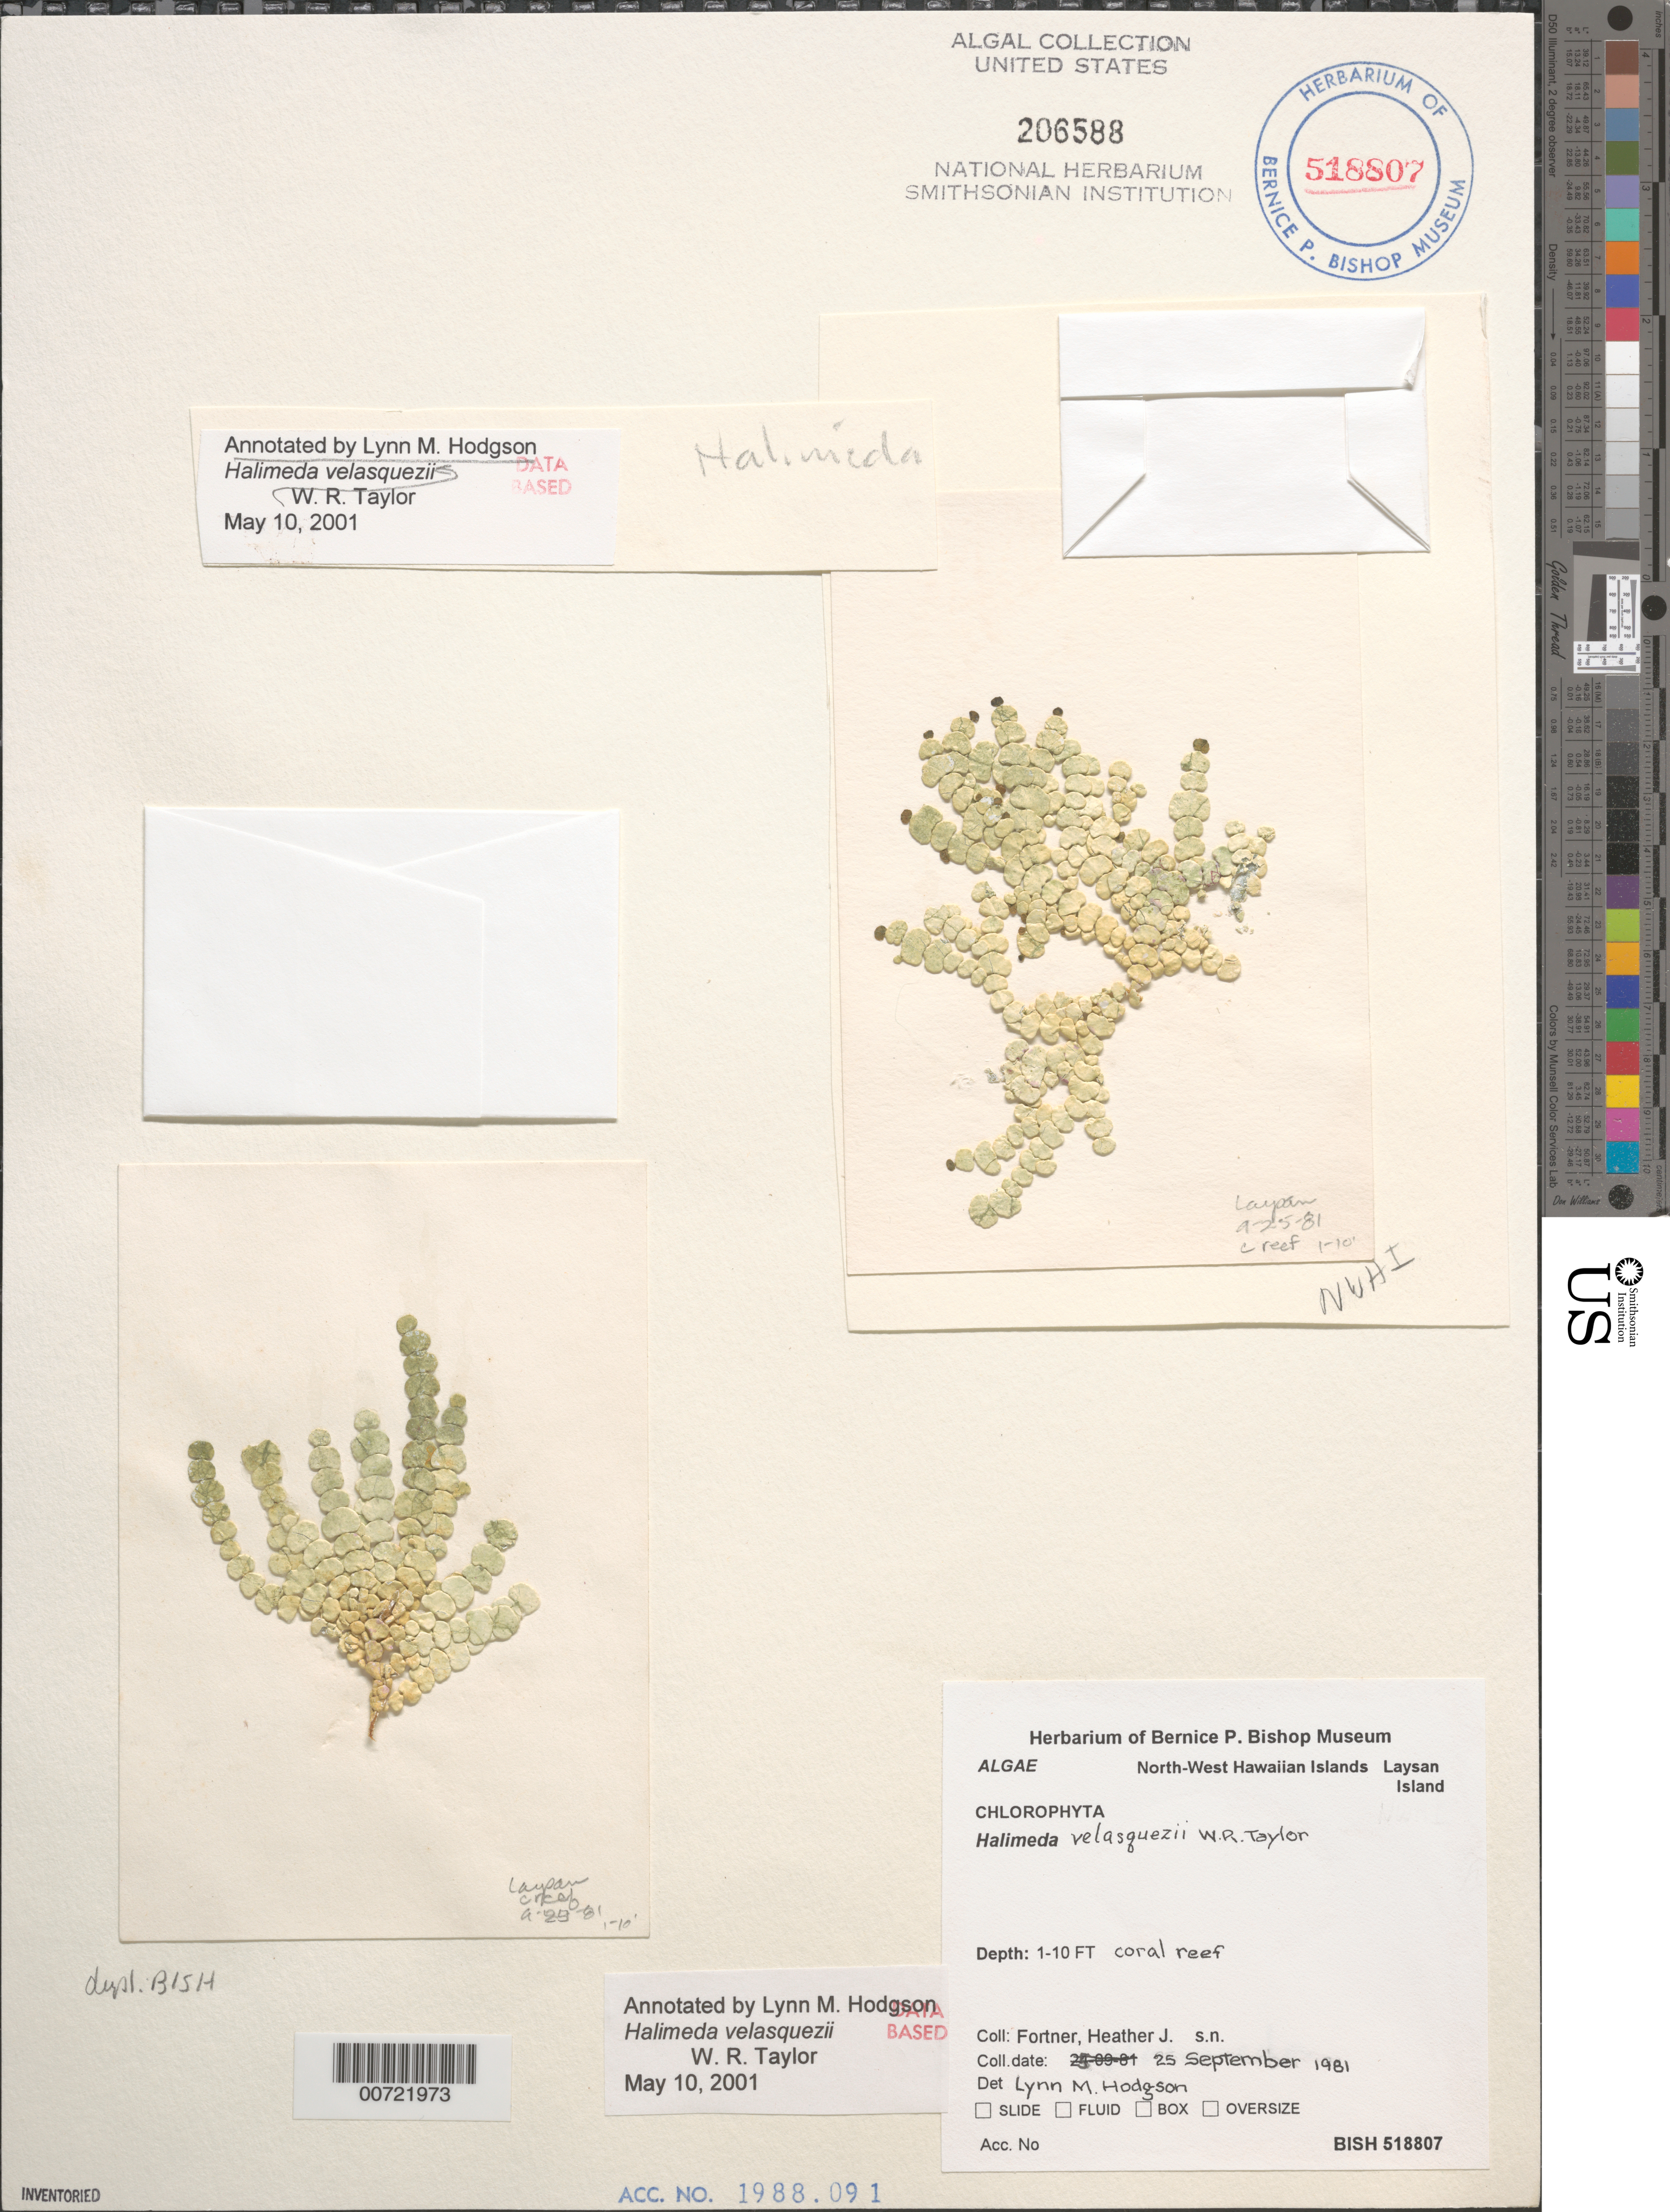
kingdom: Plantae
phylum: Chlorophyta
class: Ulvophyceae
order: Bryopsidales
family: Halimedaceae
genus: Halimeda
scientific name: Halimeda velasquezii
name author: W.R. Taylor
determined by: Hodgson, L. M.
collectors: H. Fortner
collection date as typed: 25 Sep 1981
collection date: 1981-09-25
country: United States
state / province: Hawaii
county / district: Honolulu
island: Laysan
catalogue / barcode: US 206588